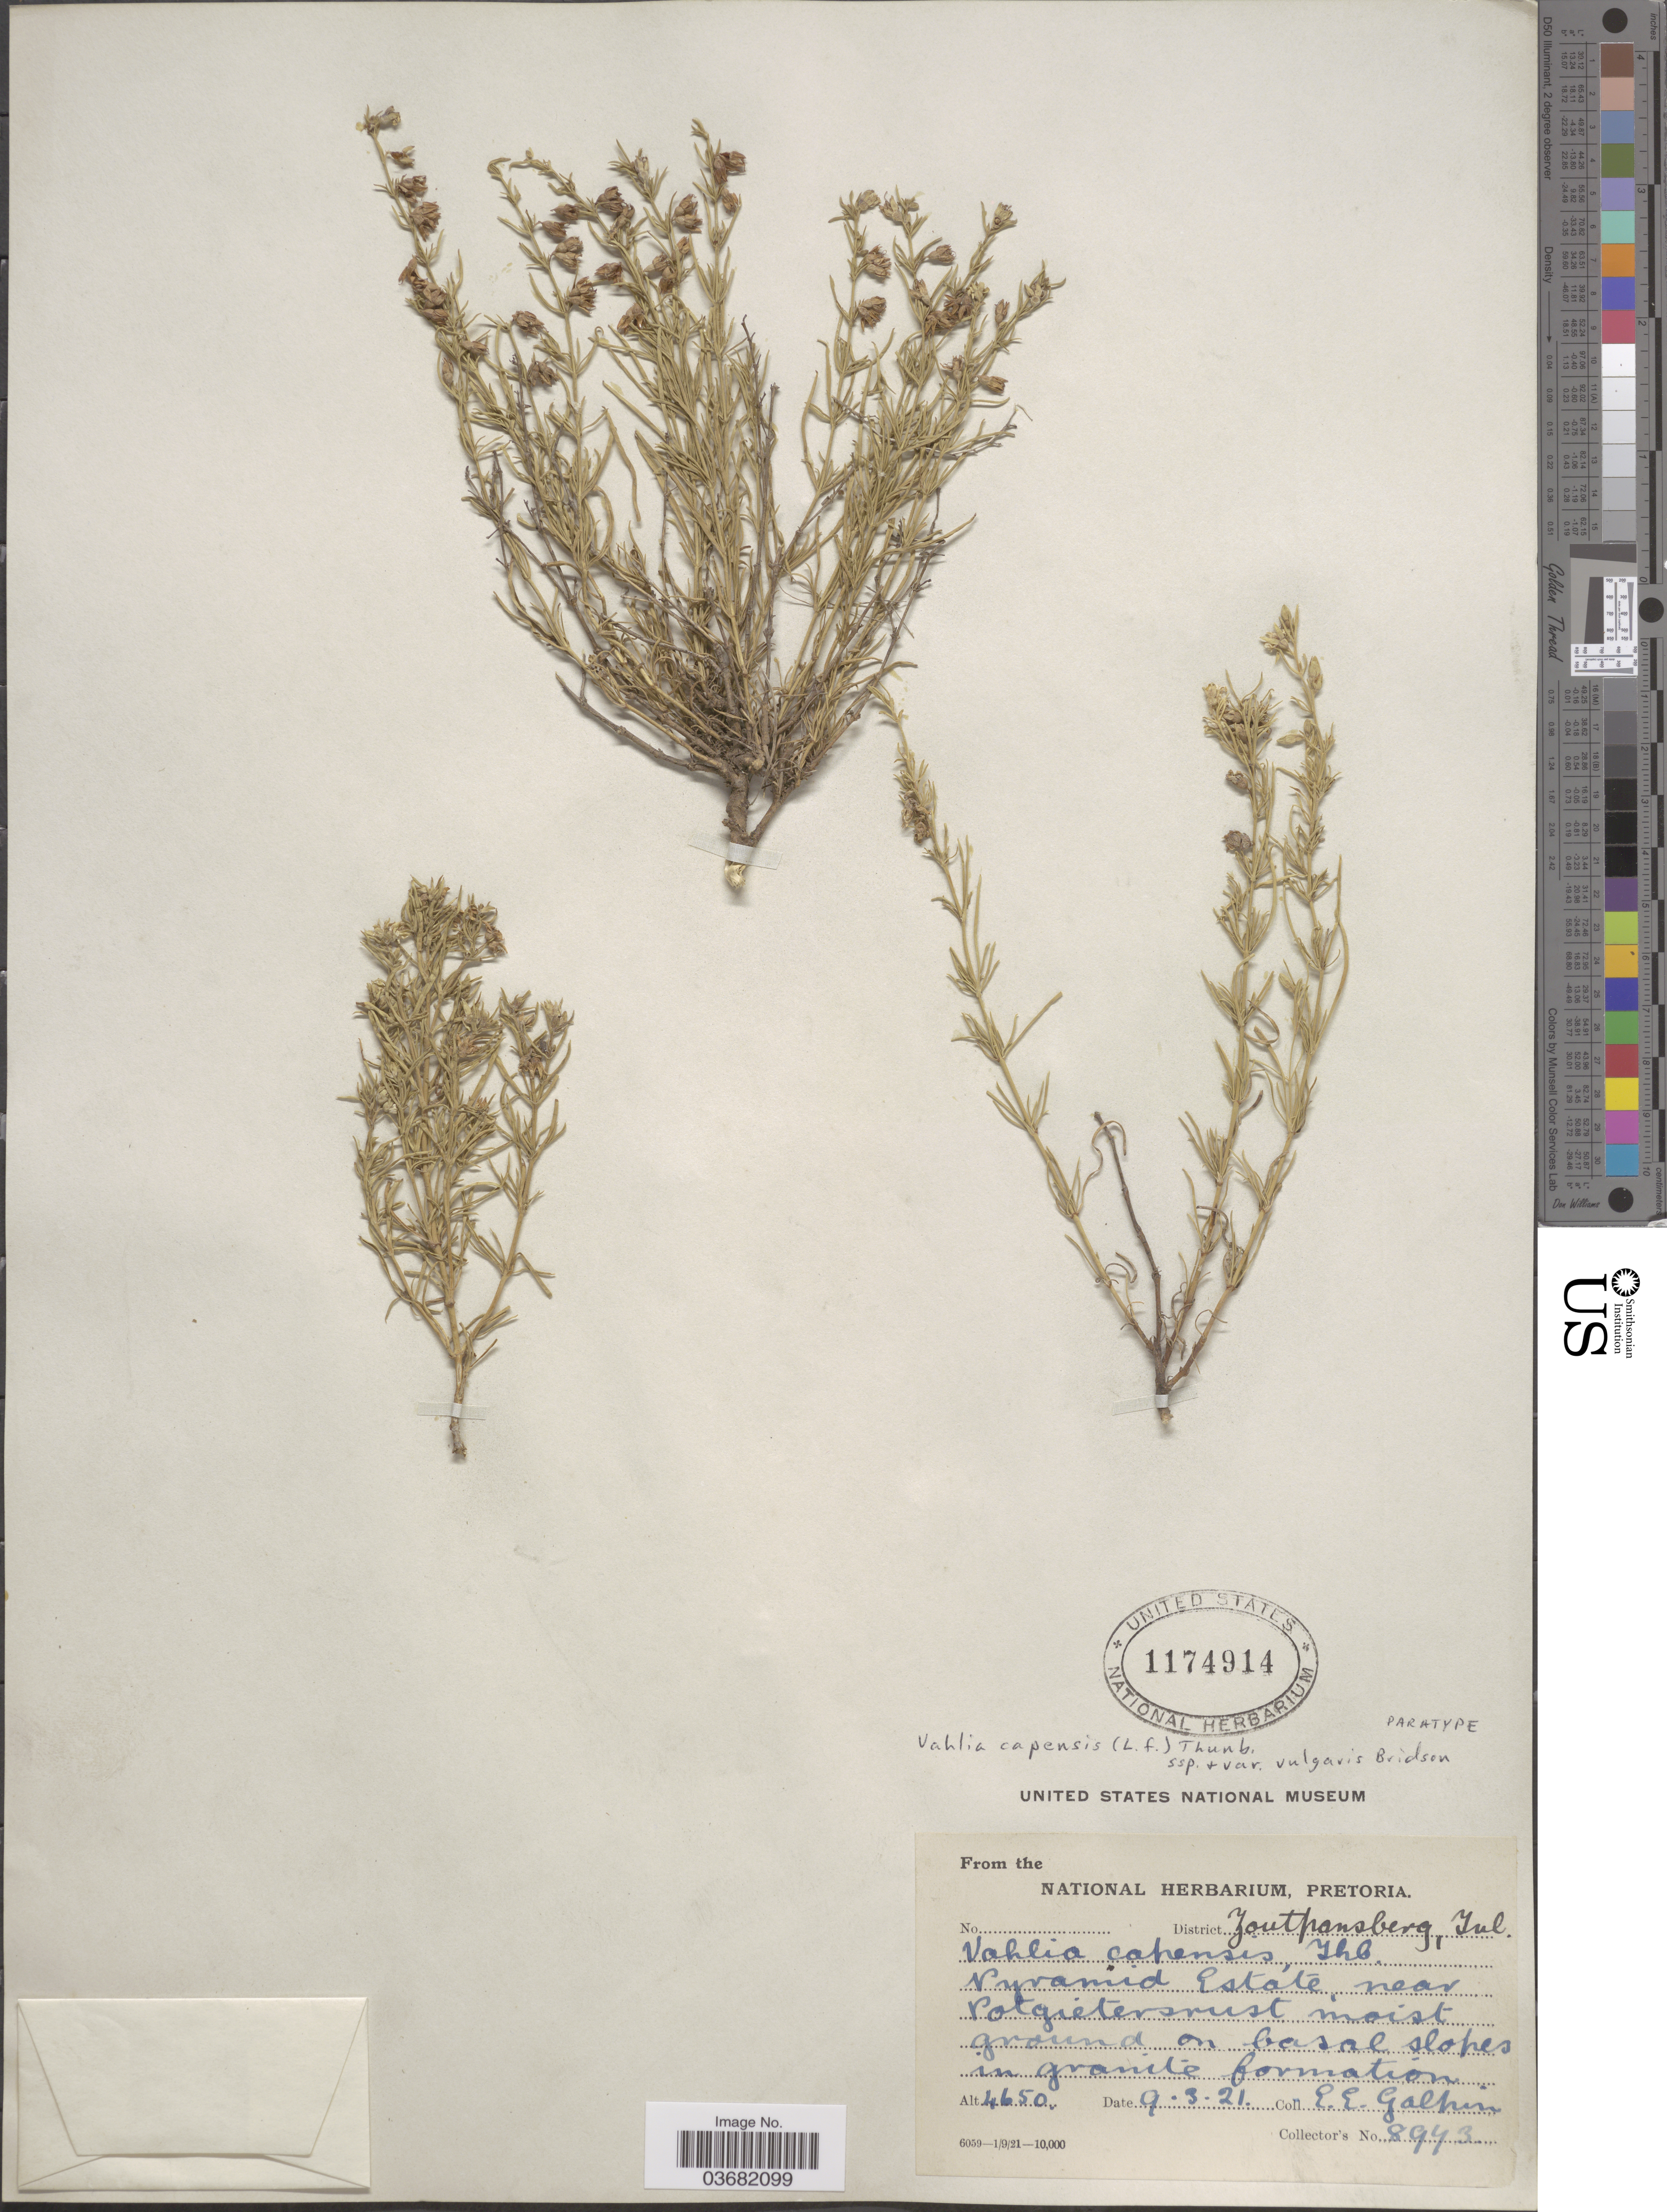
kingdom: Plantae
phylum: Tracheophyta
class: Magnoliopsida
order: Vahliales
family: Vahliaceae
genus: Vahlia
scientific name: Vahlia capensis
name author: (L. f.) Thunb.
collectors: E. Galpin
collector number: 8943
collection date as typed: Transcribed d/m/y: 9/3/21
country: South Africa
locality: District Zoutpansberg, Tvl. Pyramid Estate, near Potgietersrust.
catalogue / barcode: US 1174914